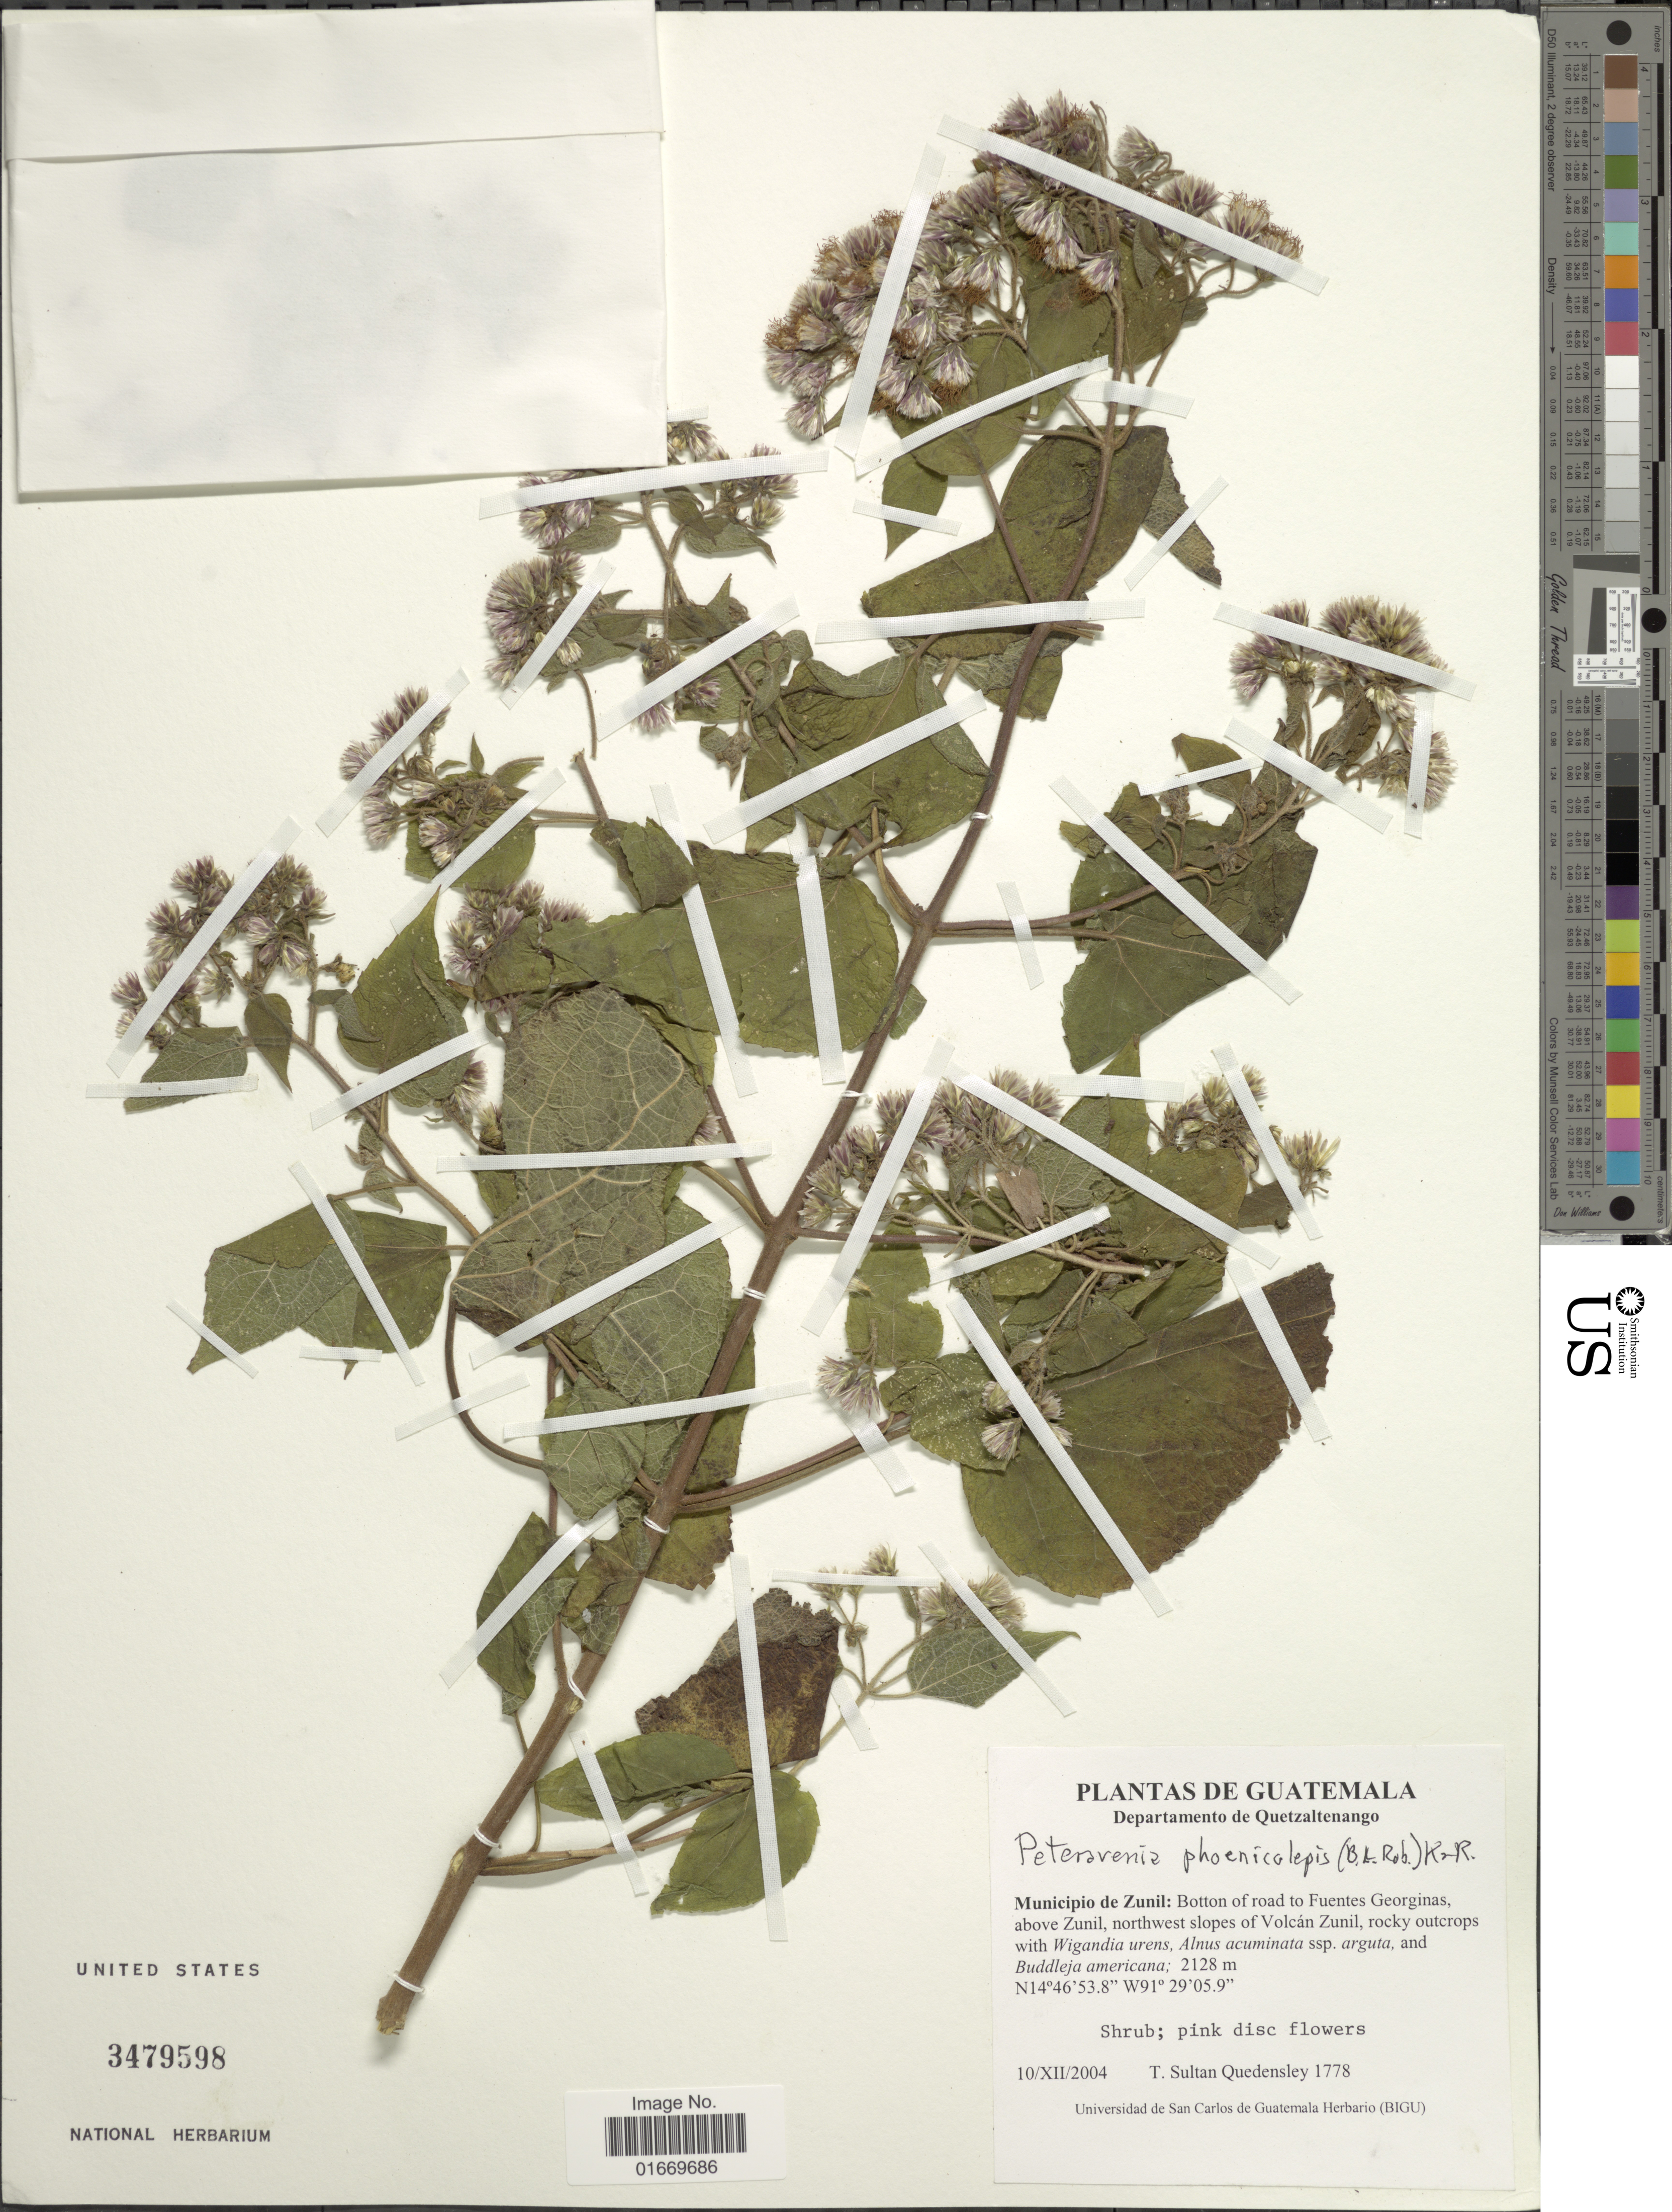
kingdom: Plantae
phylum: Tracheophyta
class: Magnoliopsida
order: Asterales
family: Asteraceae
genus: Peteravenia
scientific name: Peteravenia phoenicolepis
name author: (B.L. Rob.) R.M. King & H. Rob.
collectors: T. S. Quedensley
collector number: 1778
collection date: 2004-12-10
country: Guatemala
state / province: Quetzaltenango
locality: Guatemala. Departamento de Quetzaltenango. Municipio de Zunil: Botton of road to Fuentes Gerginas, above Zunil, northwest slopes of Volcan Zunil, rocky outcrops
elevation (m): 2128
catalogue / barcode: US 3479598